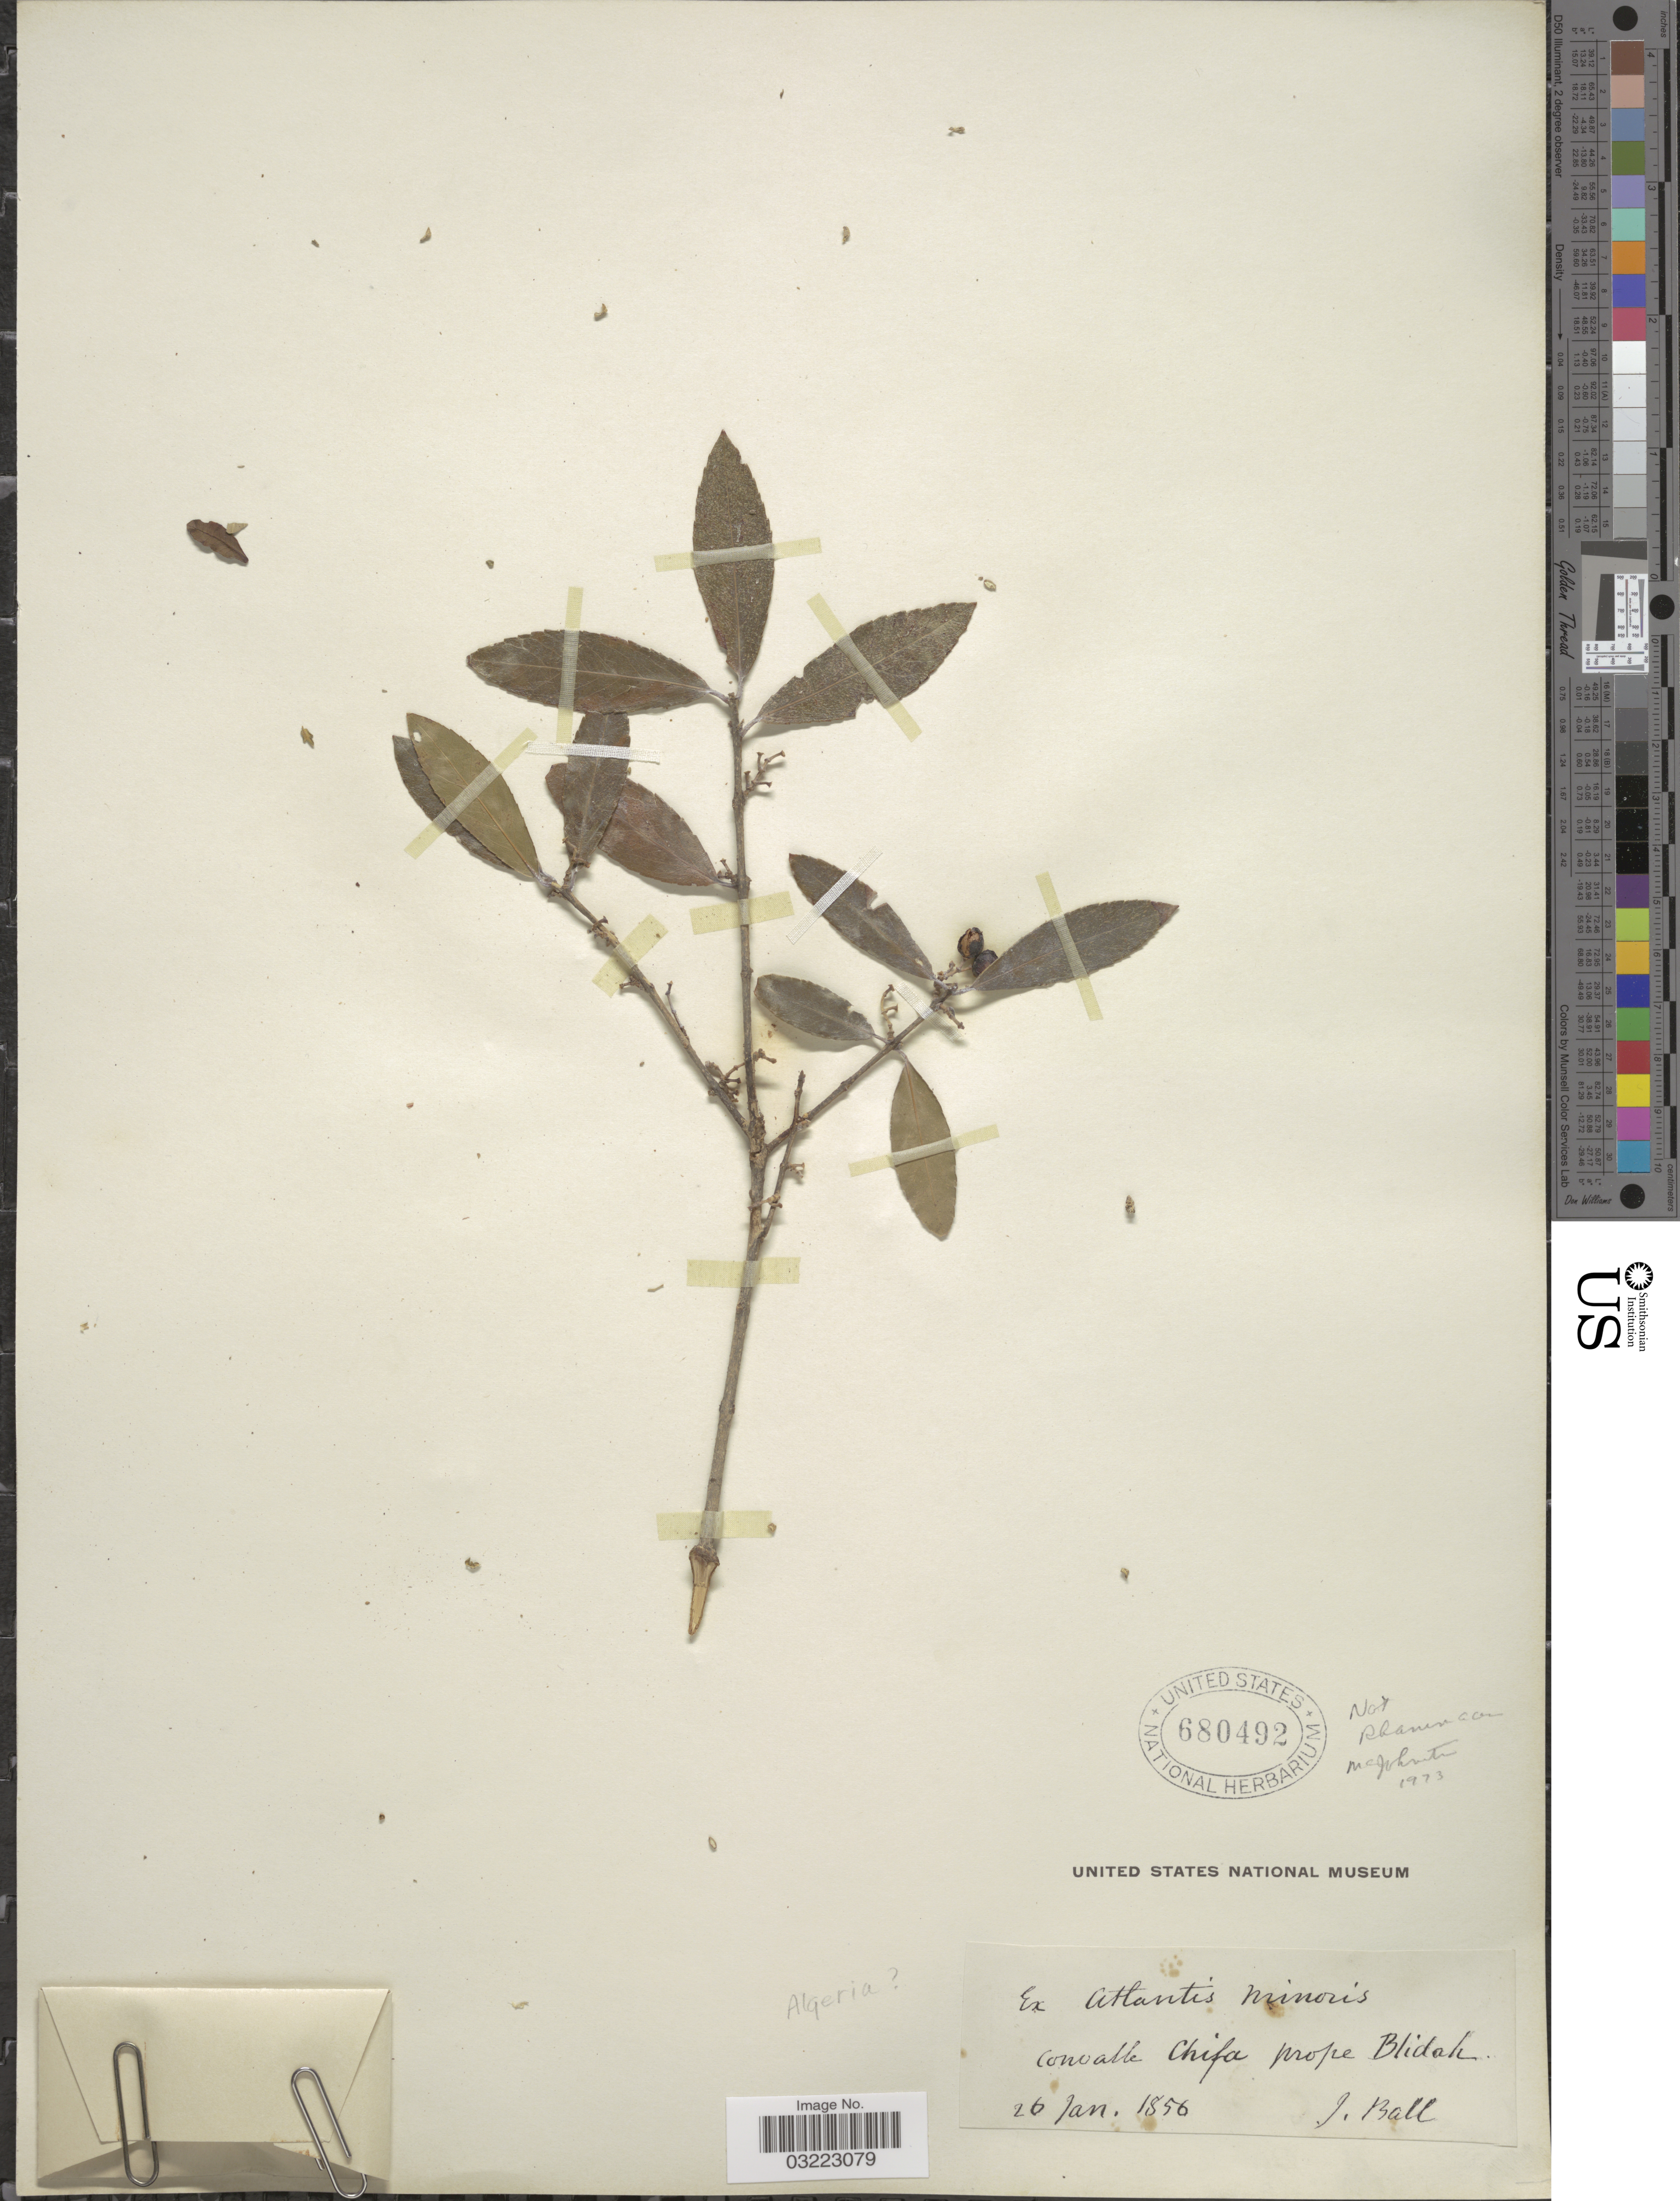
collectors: J. Ball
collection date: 1856-01-26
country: Algeria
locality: Ex atlantis minois convalle Chifa prope Blidah.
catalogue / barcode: US 680492